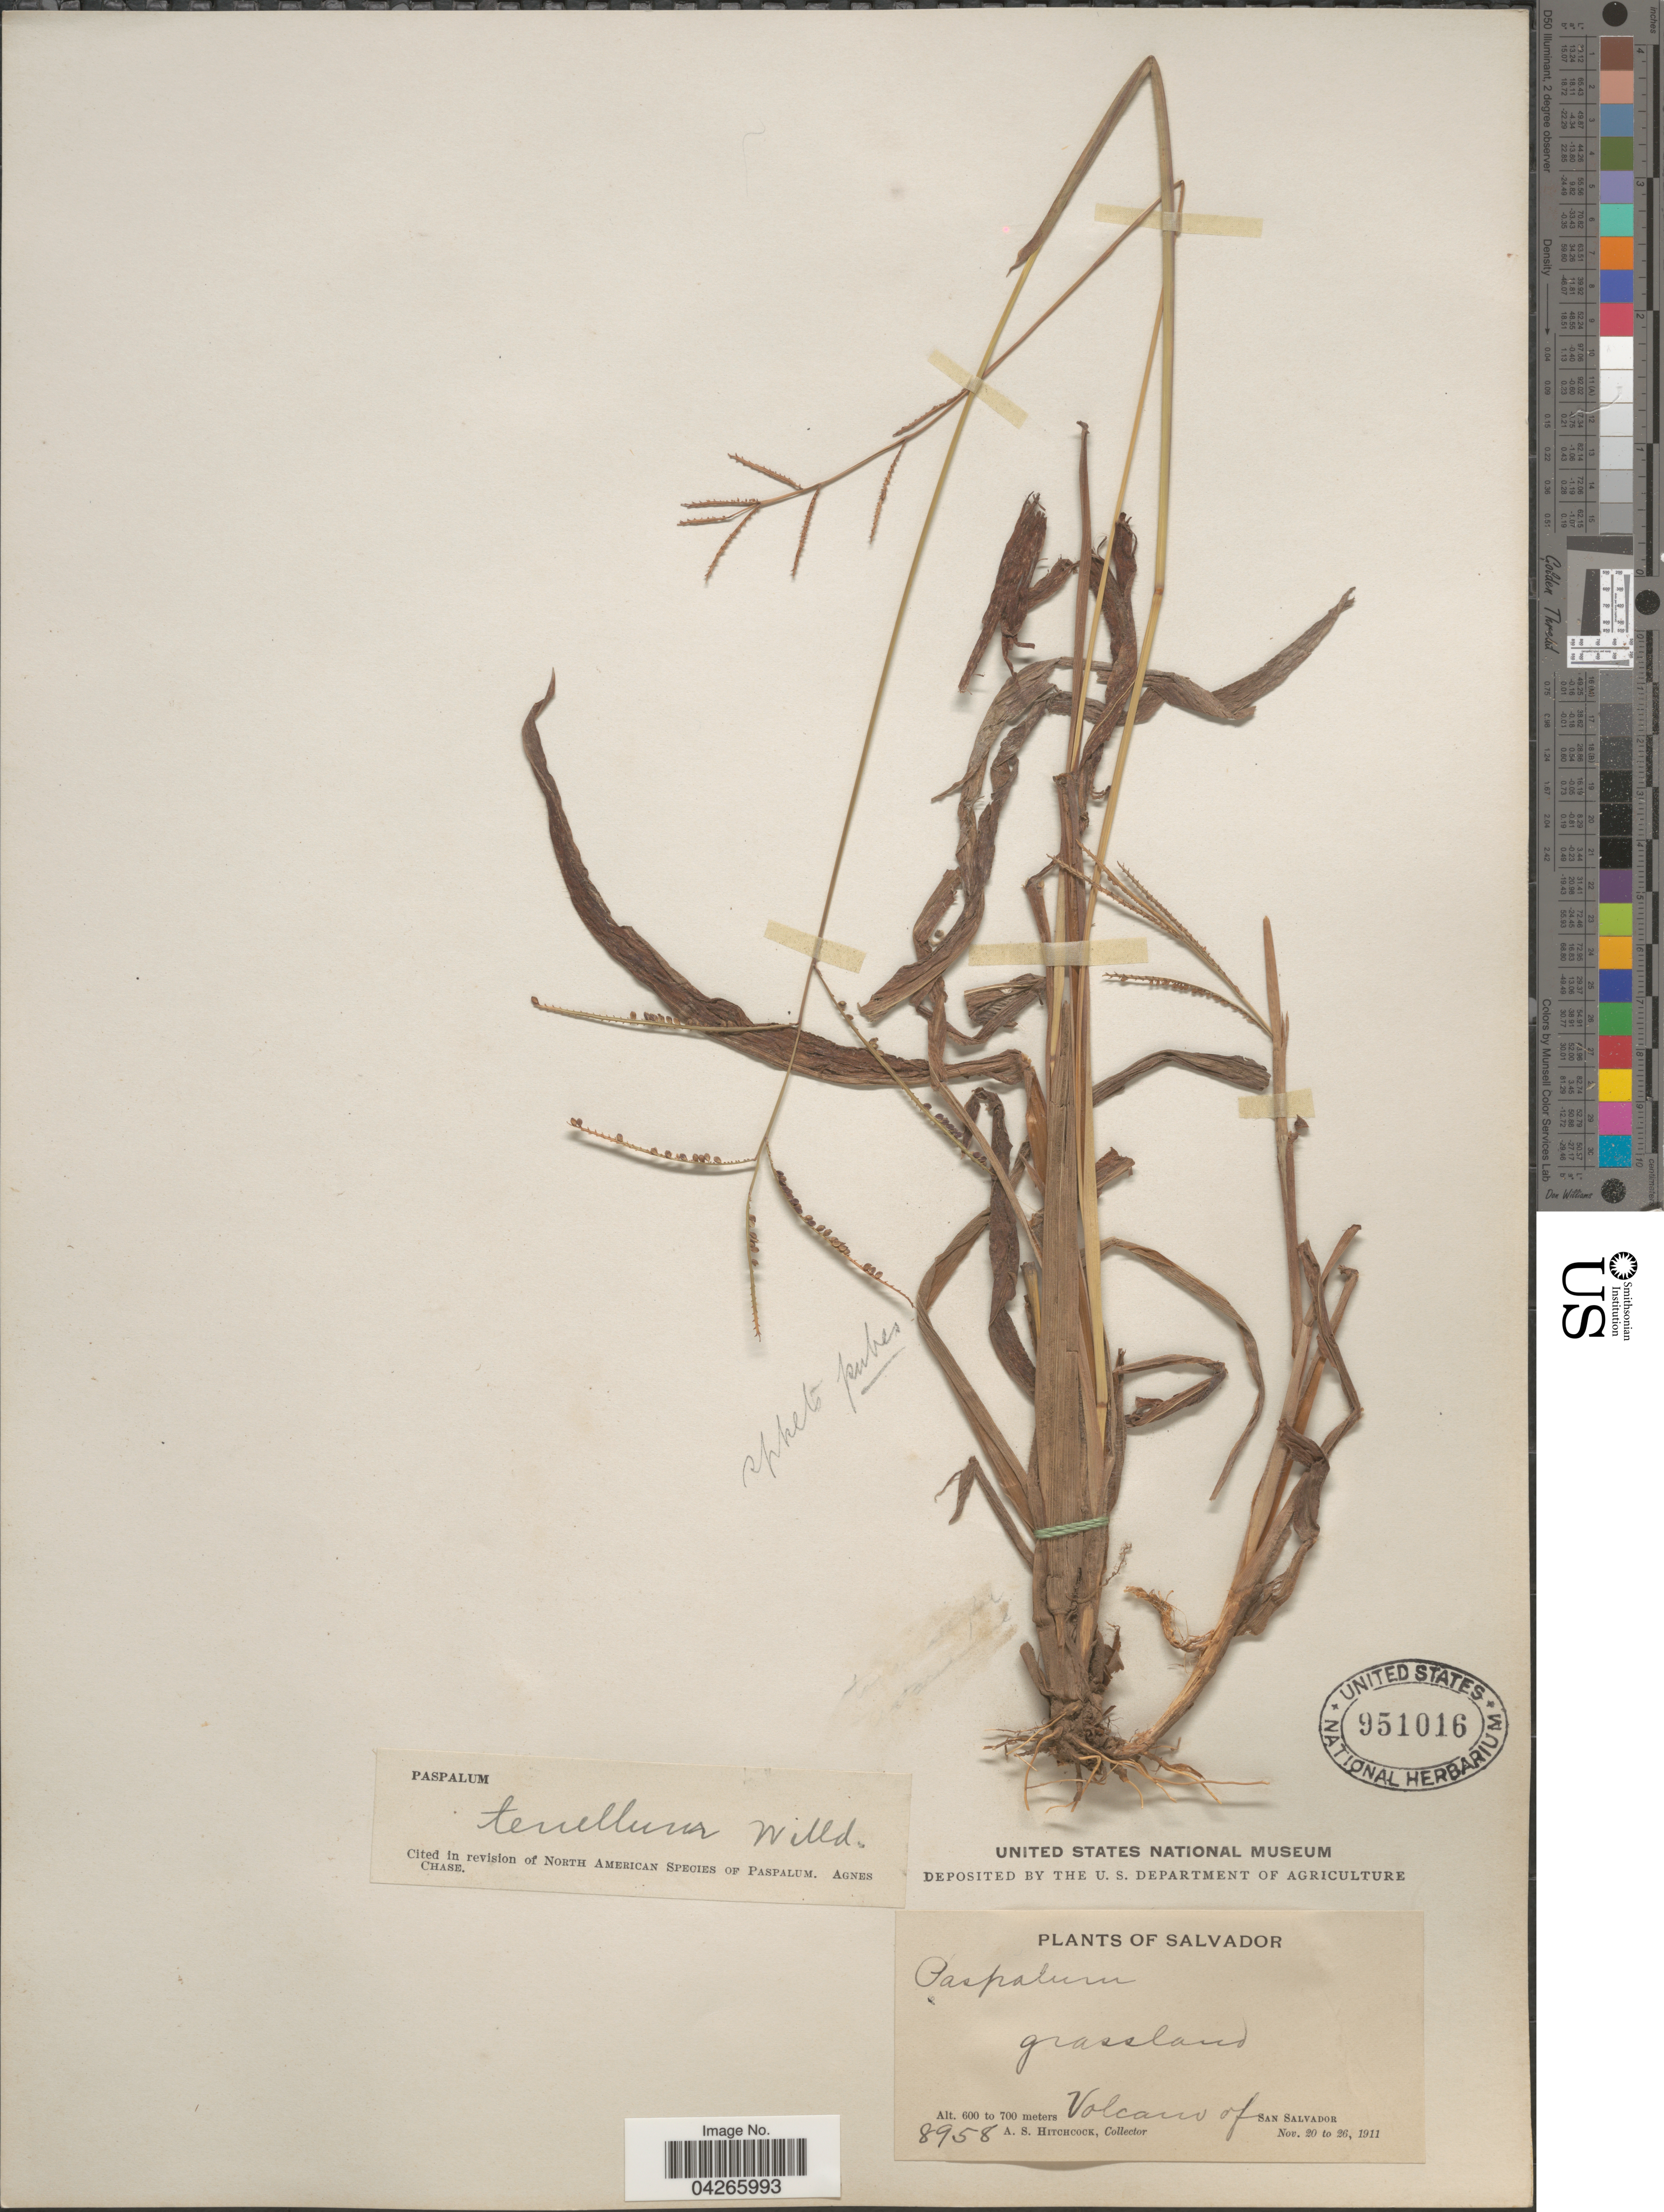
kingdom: Plantae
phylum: Tracheophyta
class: Liliopsida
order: Poales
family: Poaceae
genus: Paspalum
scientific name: Paspalum tenellum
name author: Willd.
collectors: A. S. Hitchcock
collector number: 8958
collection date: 1911-11-20/1911-11-26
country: El Salvador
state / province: San Salvador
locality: Volcano of San Salvador.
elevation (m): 600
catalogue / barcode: US 951016